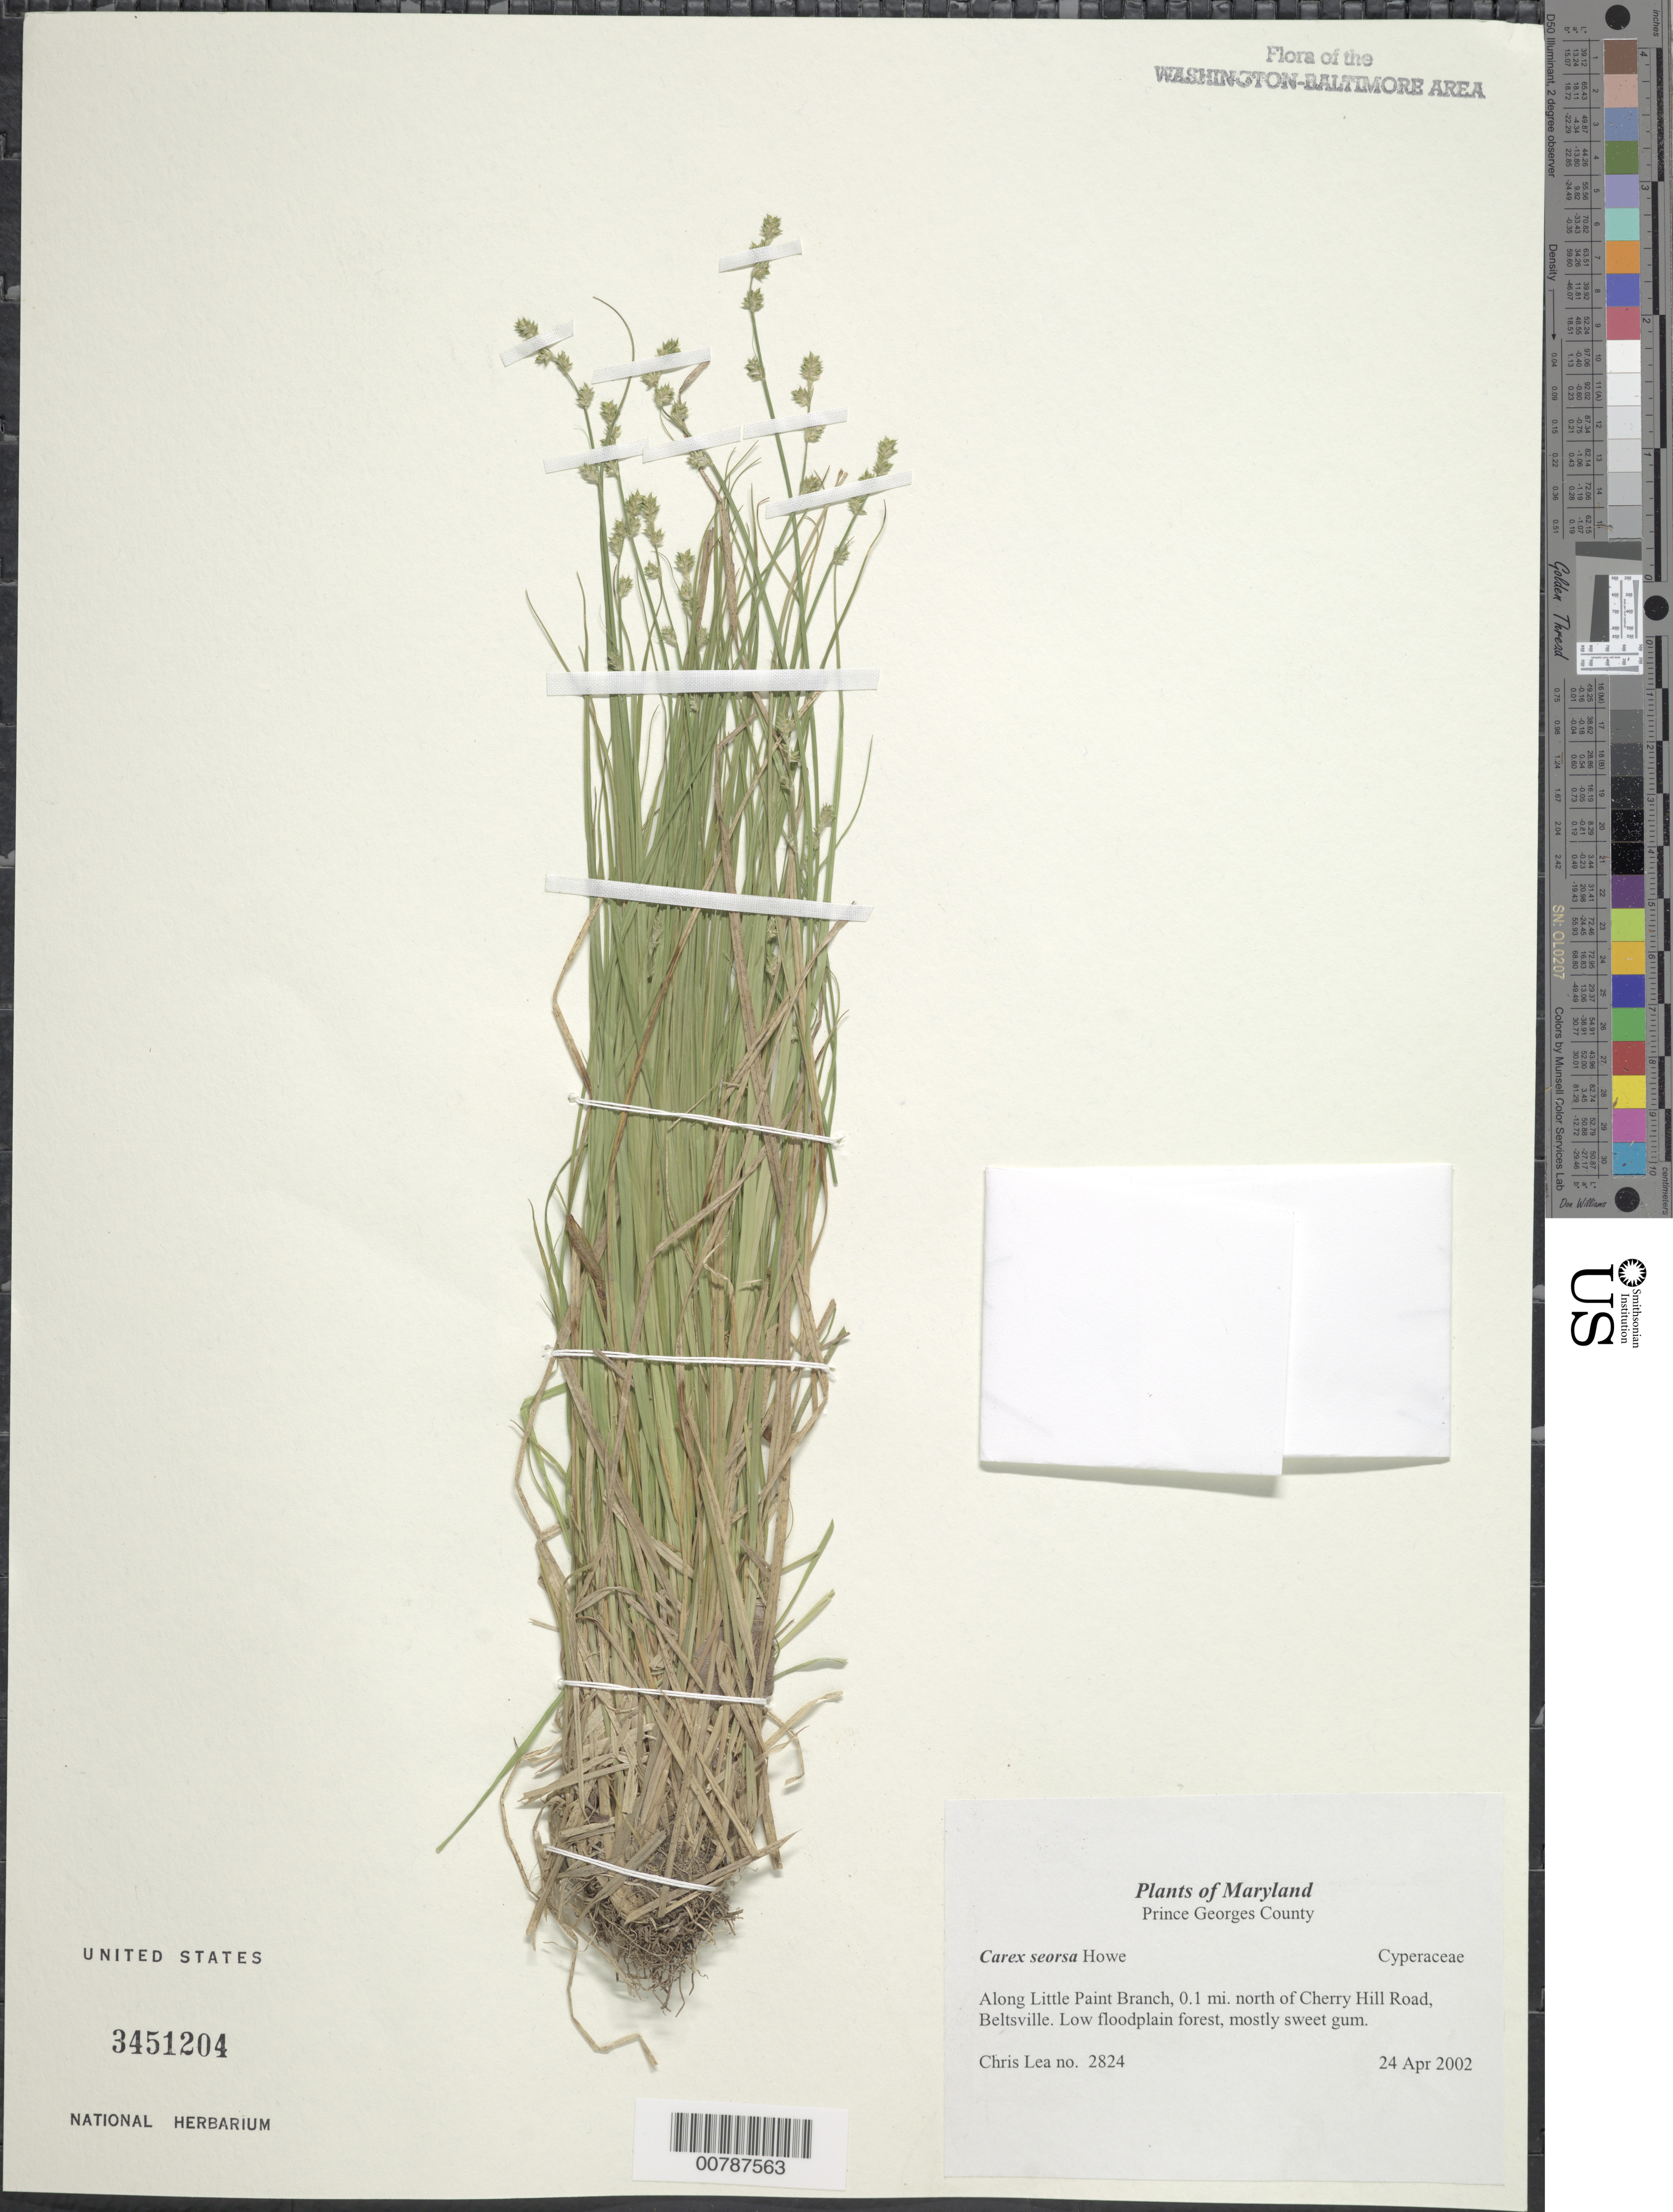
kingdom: Plantae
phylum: Tracheophyta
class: Liliopsida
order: Poales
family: Cyperaceae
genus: Carex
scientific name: Carex seorsa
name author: Howe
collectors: C. Lea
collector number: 2798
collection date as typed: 24 Apr 2002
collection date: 2002-04-24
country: United States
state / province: Maryland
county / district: Prince George's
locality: Along Little Paint Branch, 0.1 mi. north of Cherry Hill Road, Beltsville.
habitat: Low floodplain forest, mostly sweet gum.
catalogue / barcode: US 3451204